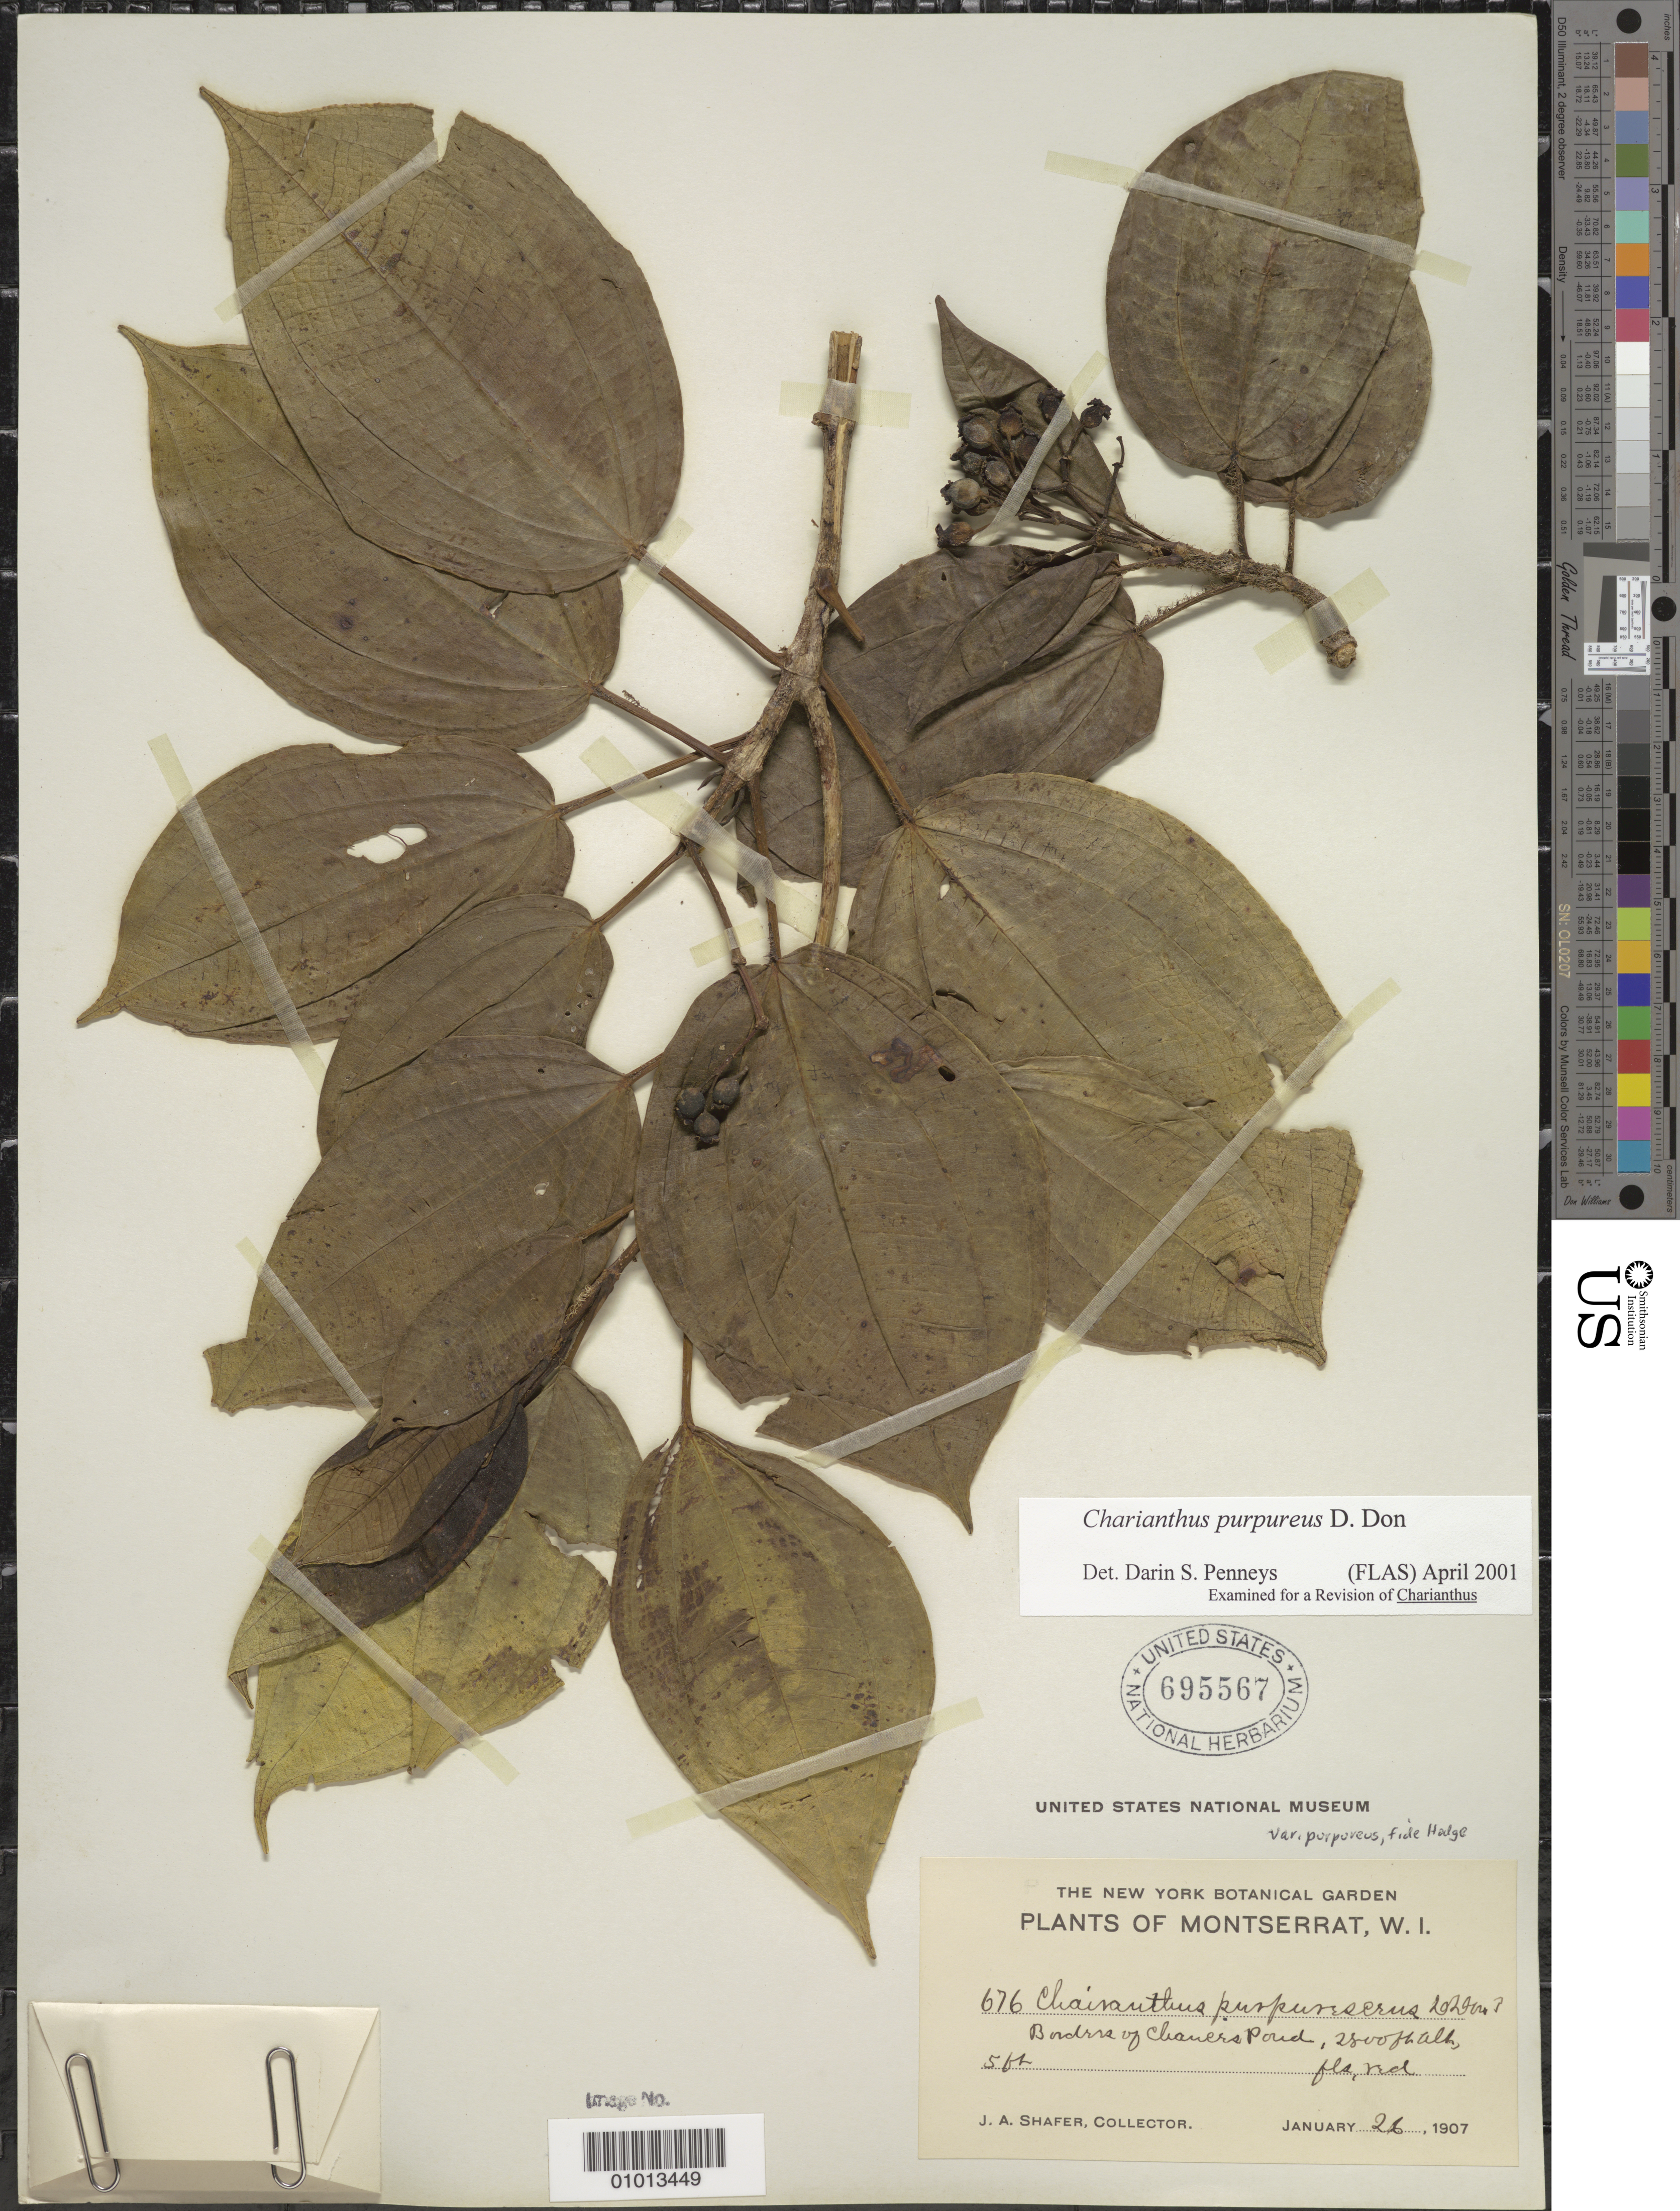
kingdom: Plantae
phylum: Tracheophyta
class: Magnoliopsida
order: Myrtales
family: Melastomataceae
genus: Charianthus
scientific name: Charianthus purpureus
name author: D. Don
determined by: Penneys, D. S.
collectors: J. A. Shafer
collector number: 676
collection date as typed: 26 Jan 1907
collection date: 1907-01-26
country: Montserrat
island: Montserrat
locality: Border of Chamers Pond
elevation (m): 2500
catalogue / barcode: US 695567